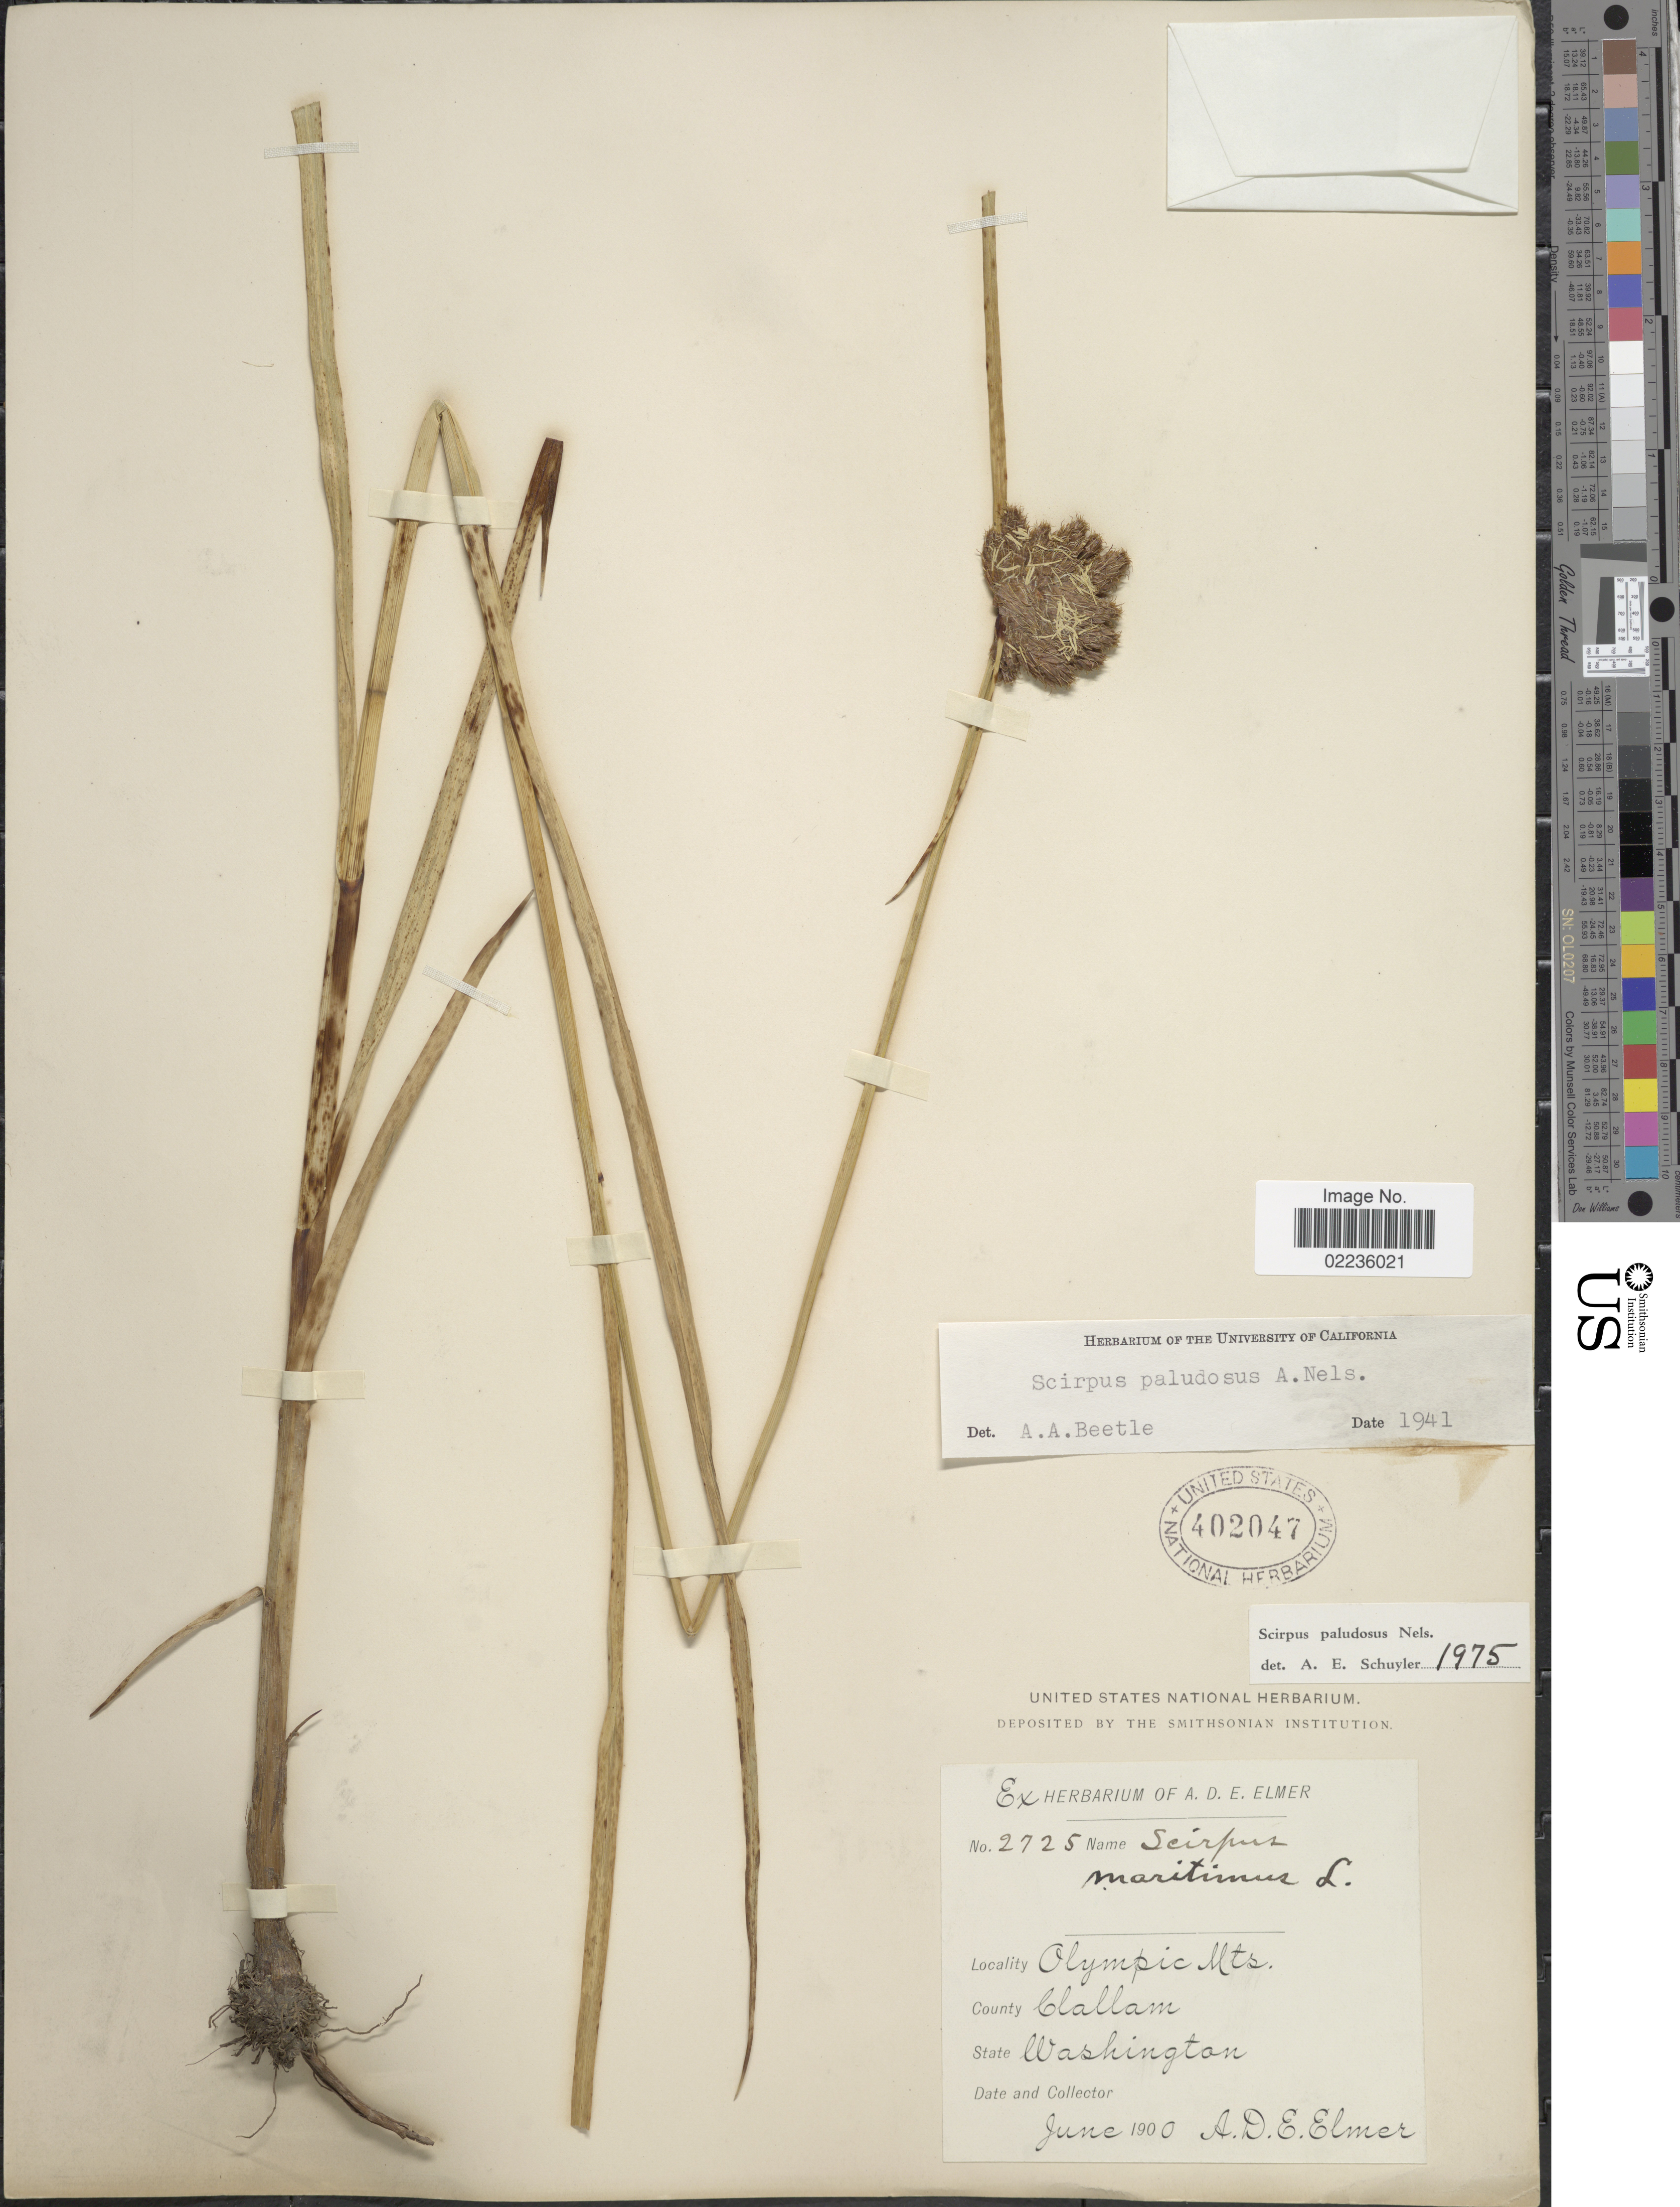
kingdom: Plantae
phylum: Tracheophyta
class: Liliopsida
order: Poales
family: Cyperaceae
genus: Bolboschoenus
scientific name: Bolboschoenus maritimus subsp. paludosus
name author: (A. Nelson) T. Koyama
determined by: Strong, M. T., (US), Smithsonian Institution - National Museum of Natural History (UNITED STATES)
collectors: A. D. E. Elmer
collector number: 2725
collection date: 1900-06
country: United States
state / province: Washington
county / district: Clallam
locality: Olympic Mts. County: Clallam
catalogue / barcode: US 402047